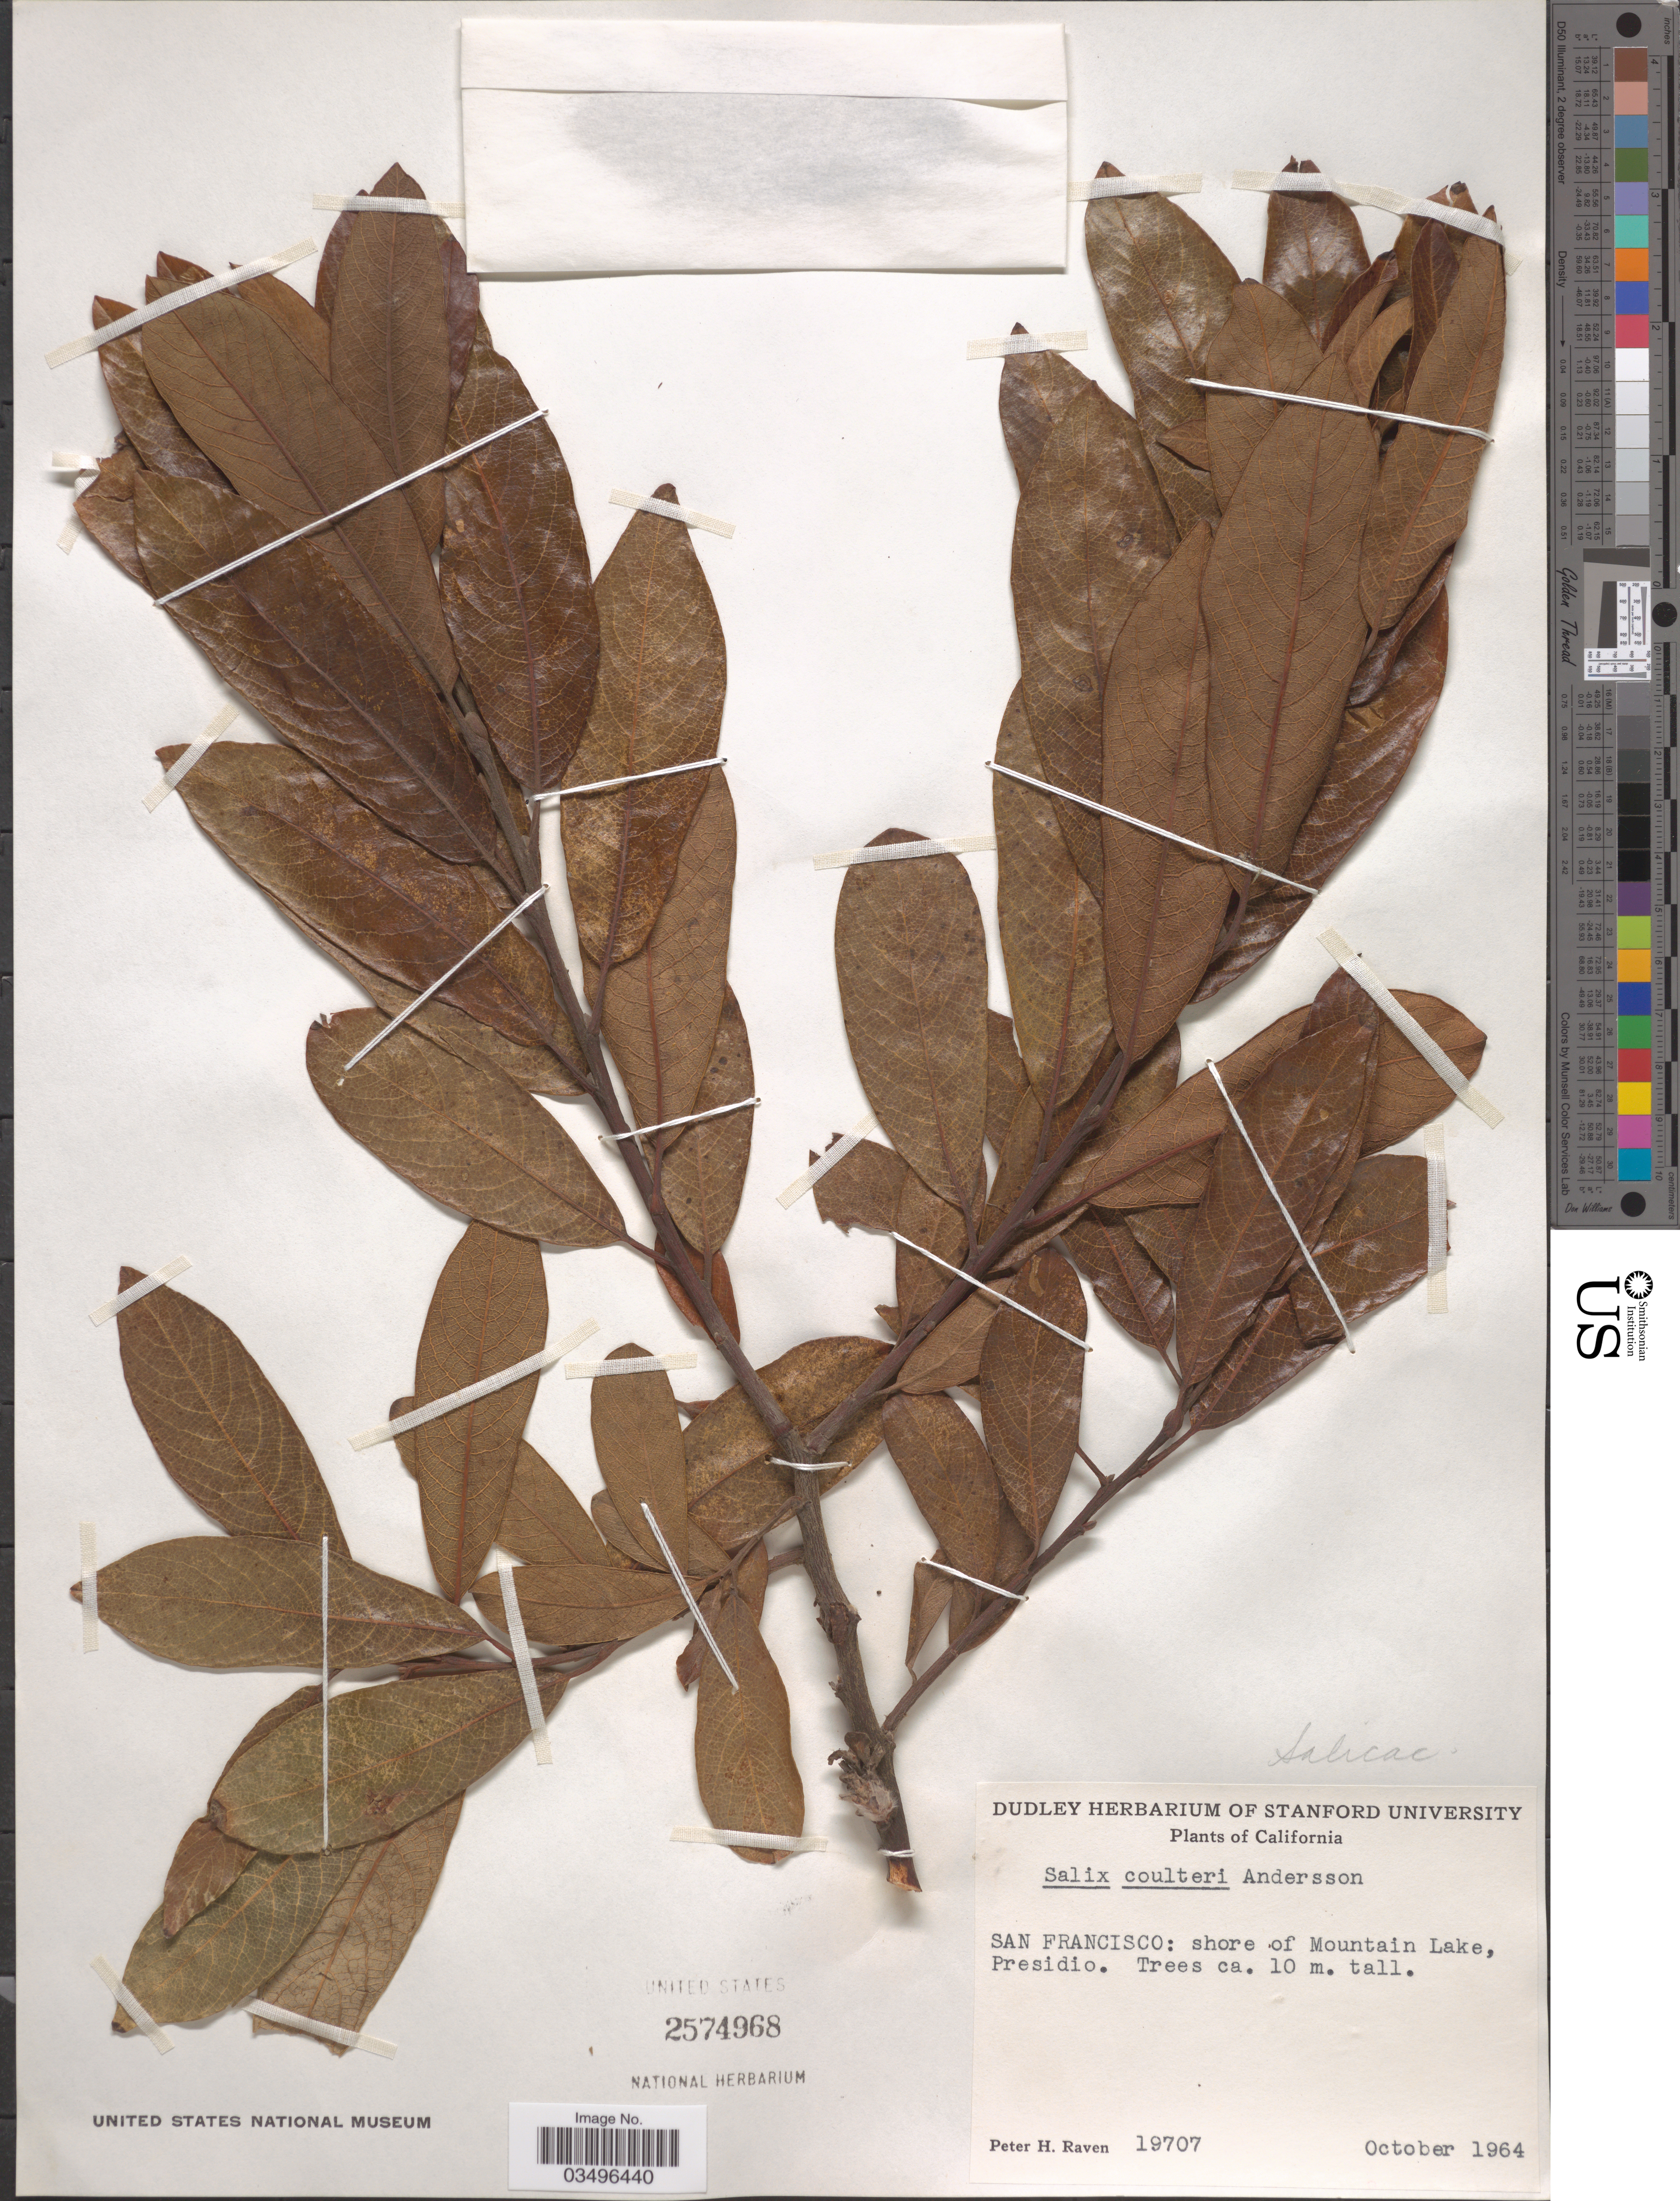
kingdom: Plantae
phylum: Tracheophyta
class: Magnoliopsida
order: Malpighiales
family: Salicaceae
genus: Salix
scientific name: Salix coulteri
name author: Andersson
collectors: P. H. Raven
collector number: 19707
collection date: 1964-10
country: United States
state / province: California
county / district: San Francisco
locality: San Francisco: shore of Mountain Lake, Presidio.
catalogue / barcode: US 2574968